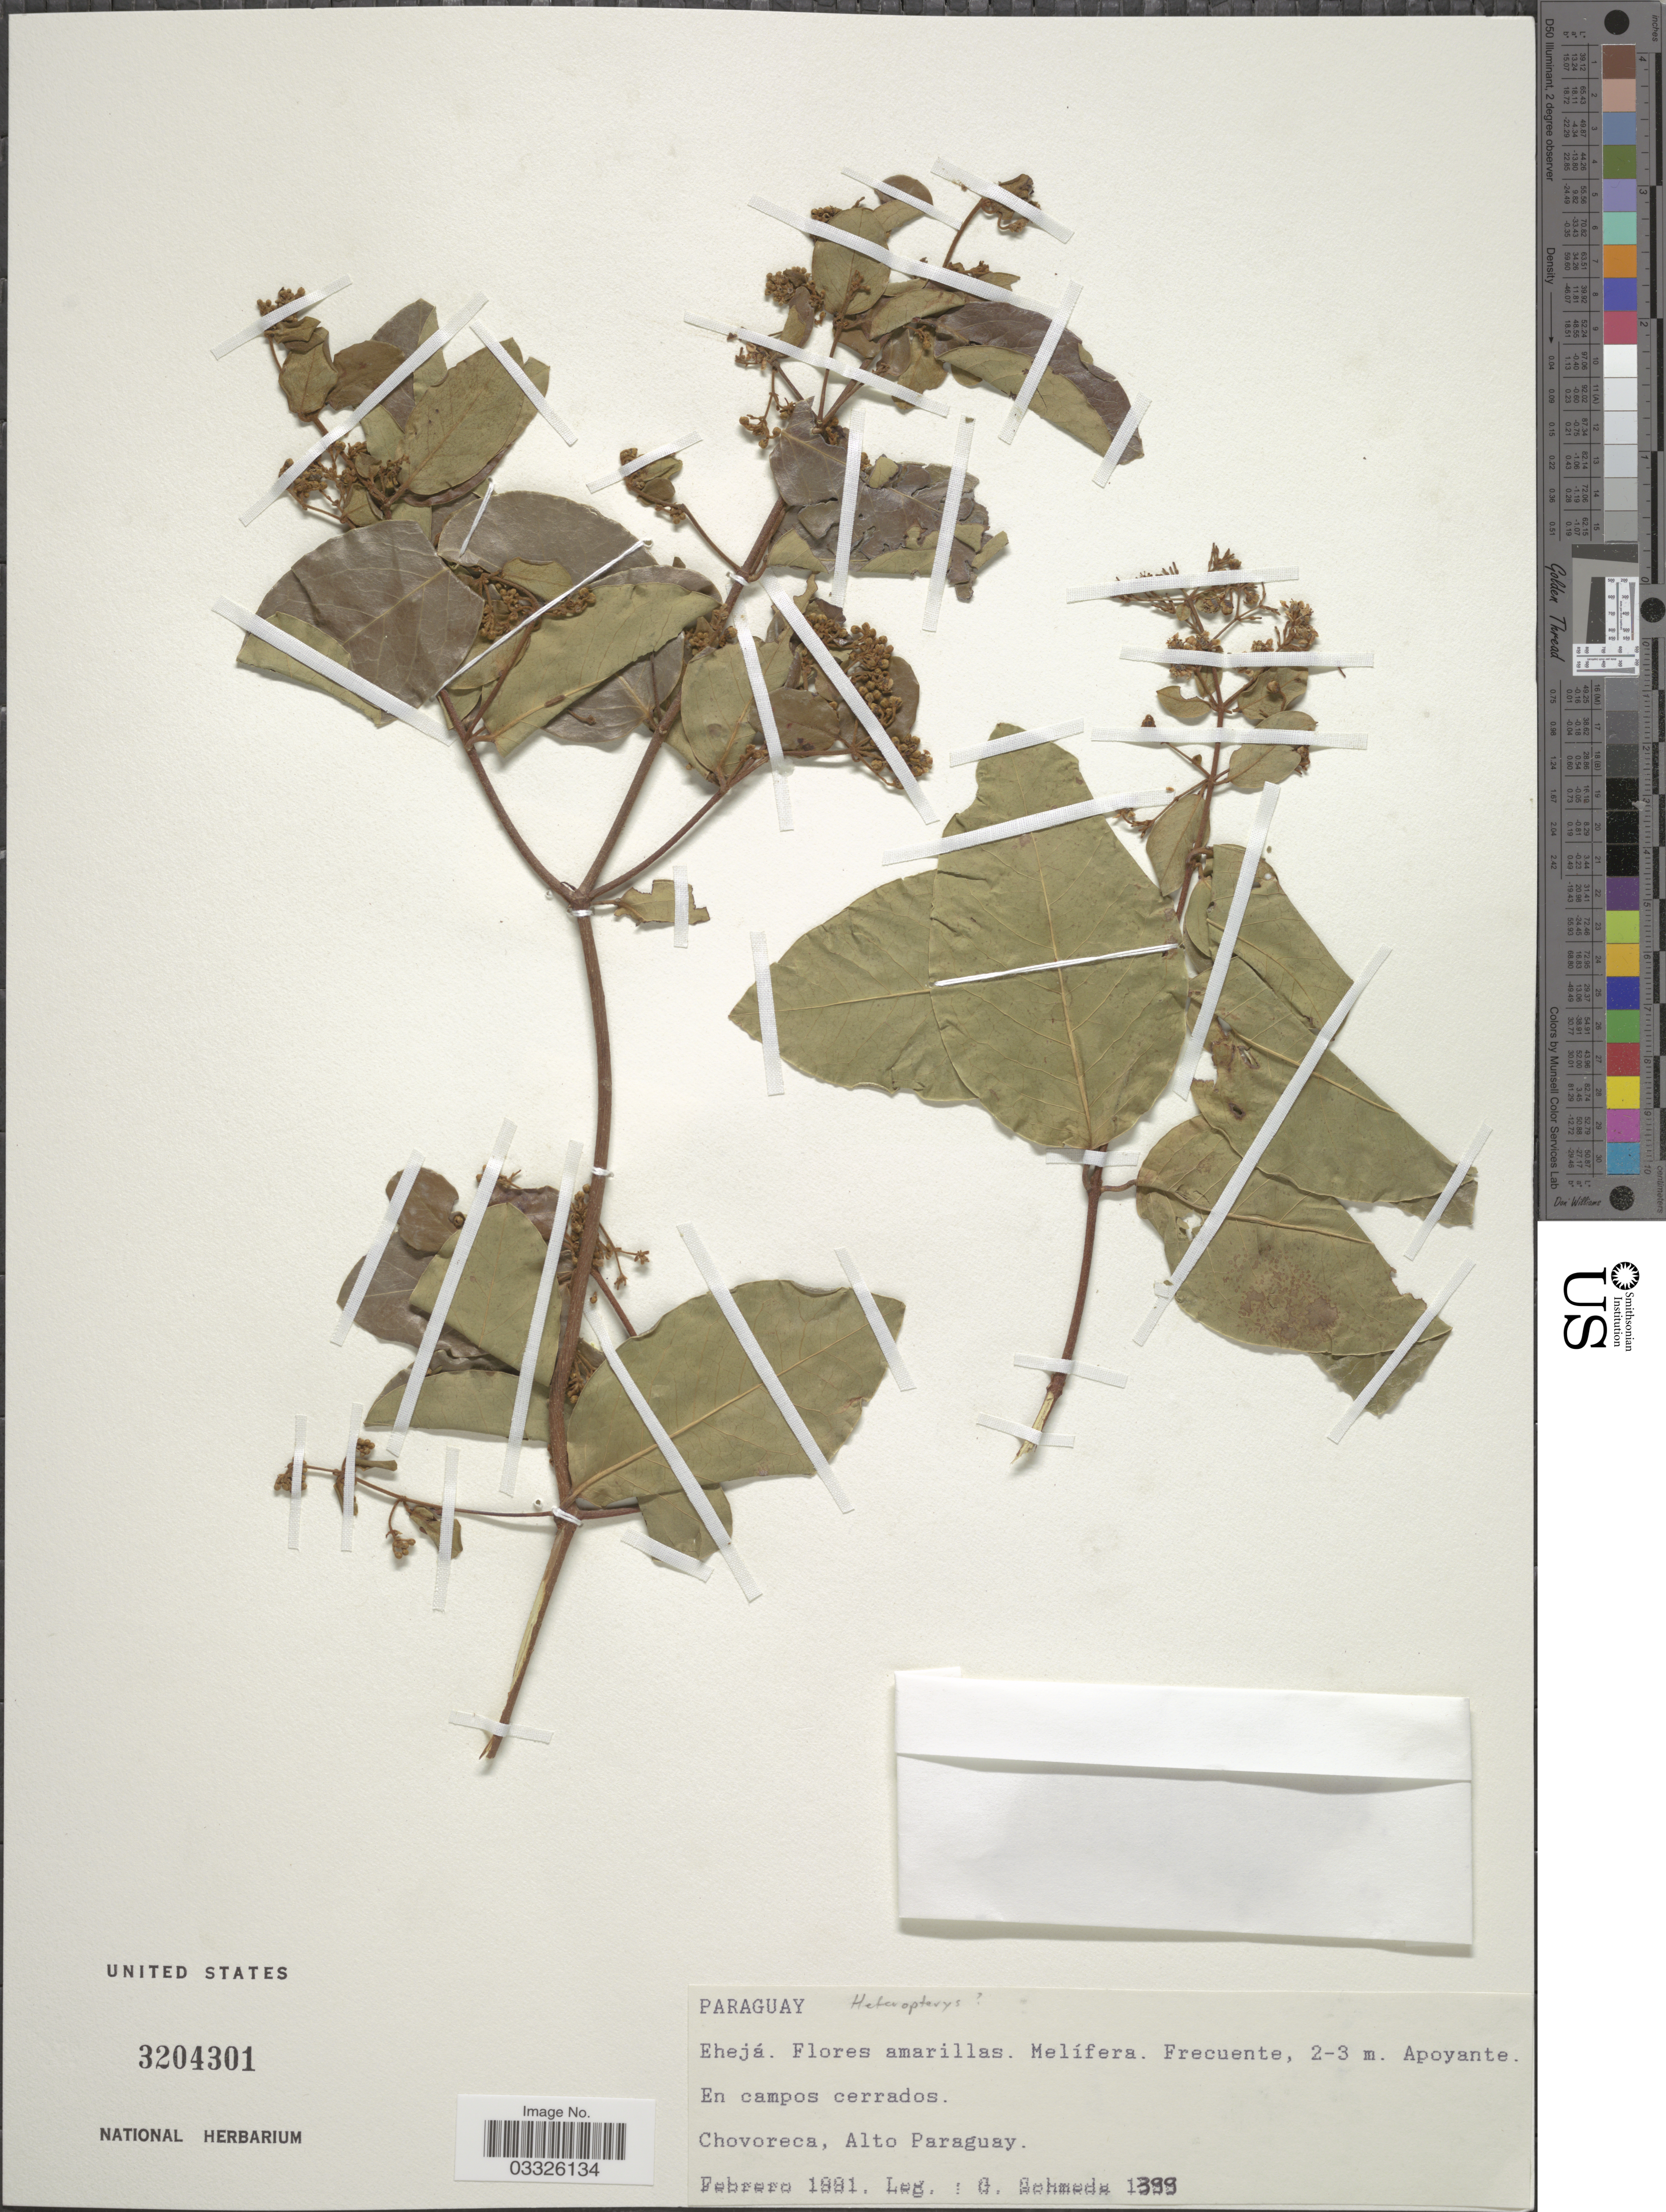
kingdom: Plantae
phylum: Tracheophyta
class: Magnoliopsida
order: Malpighiales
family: Malpighiaceae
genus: Heteropterys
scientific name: Heteropterys sp.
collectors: G. Schmeda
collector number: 1399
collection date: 1999-02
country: Paraguay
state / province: Alto Paraguay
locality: Chovoreca.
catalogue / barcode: US 3204301